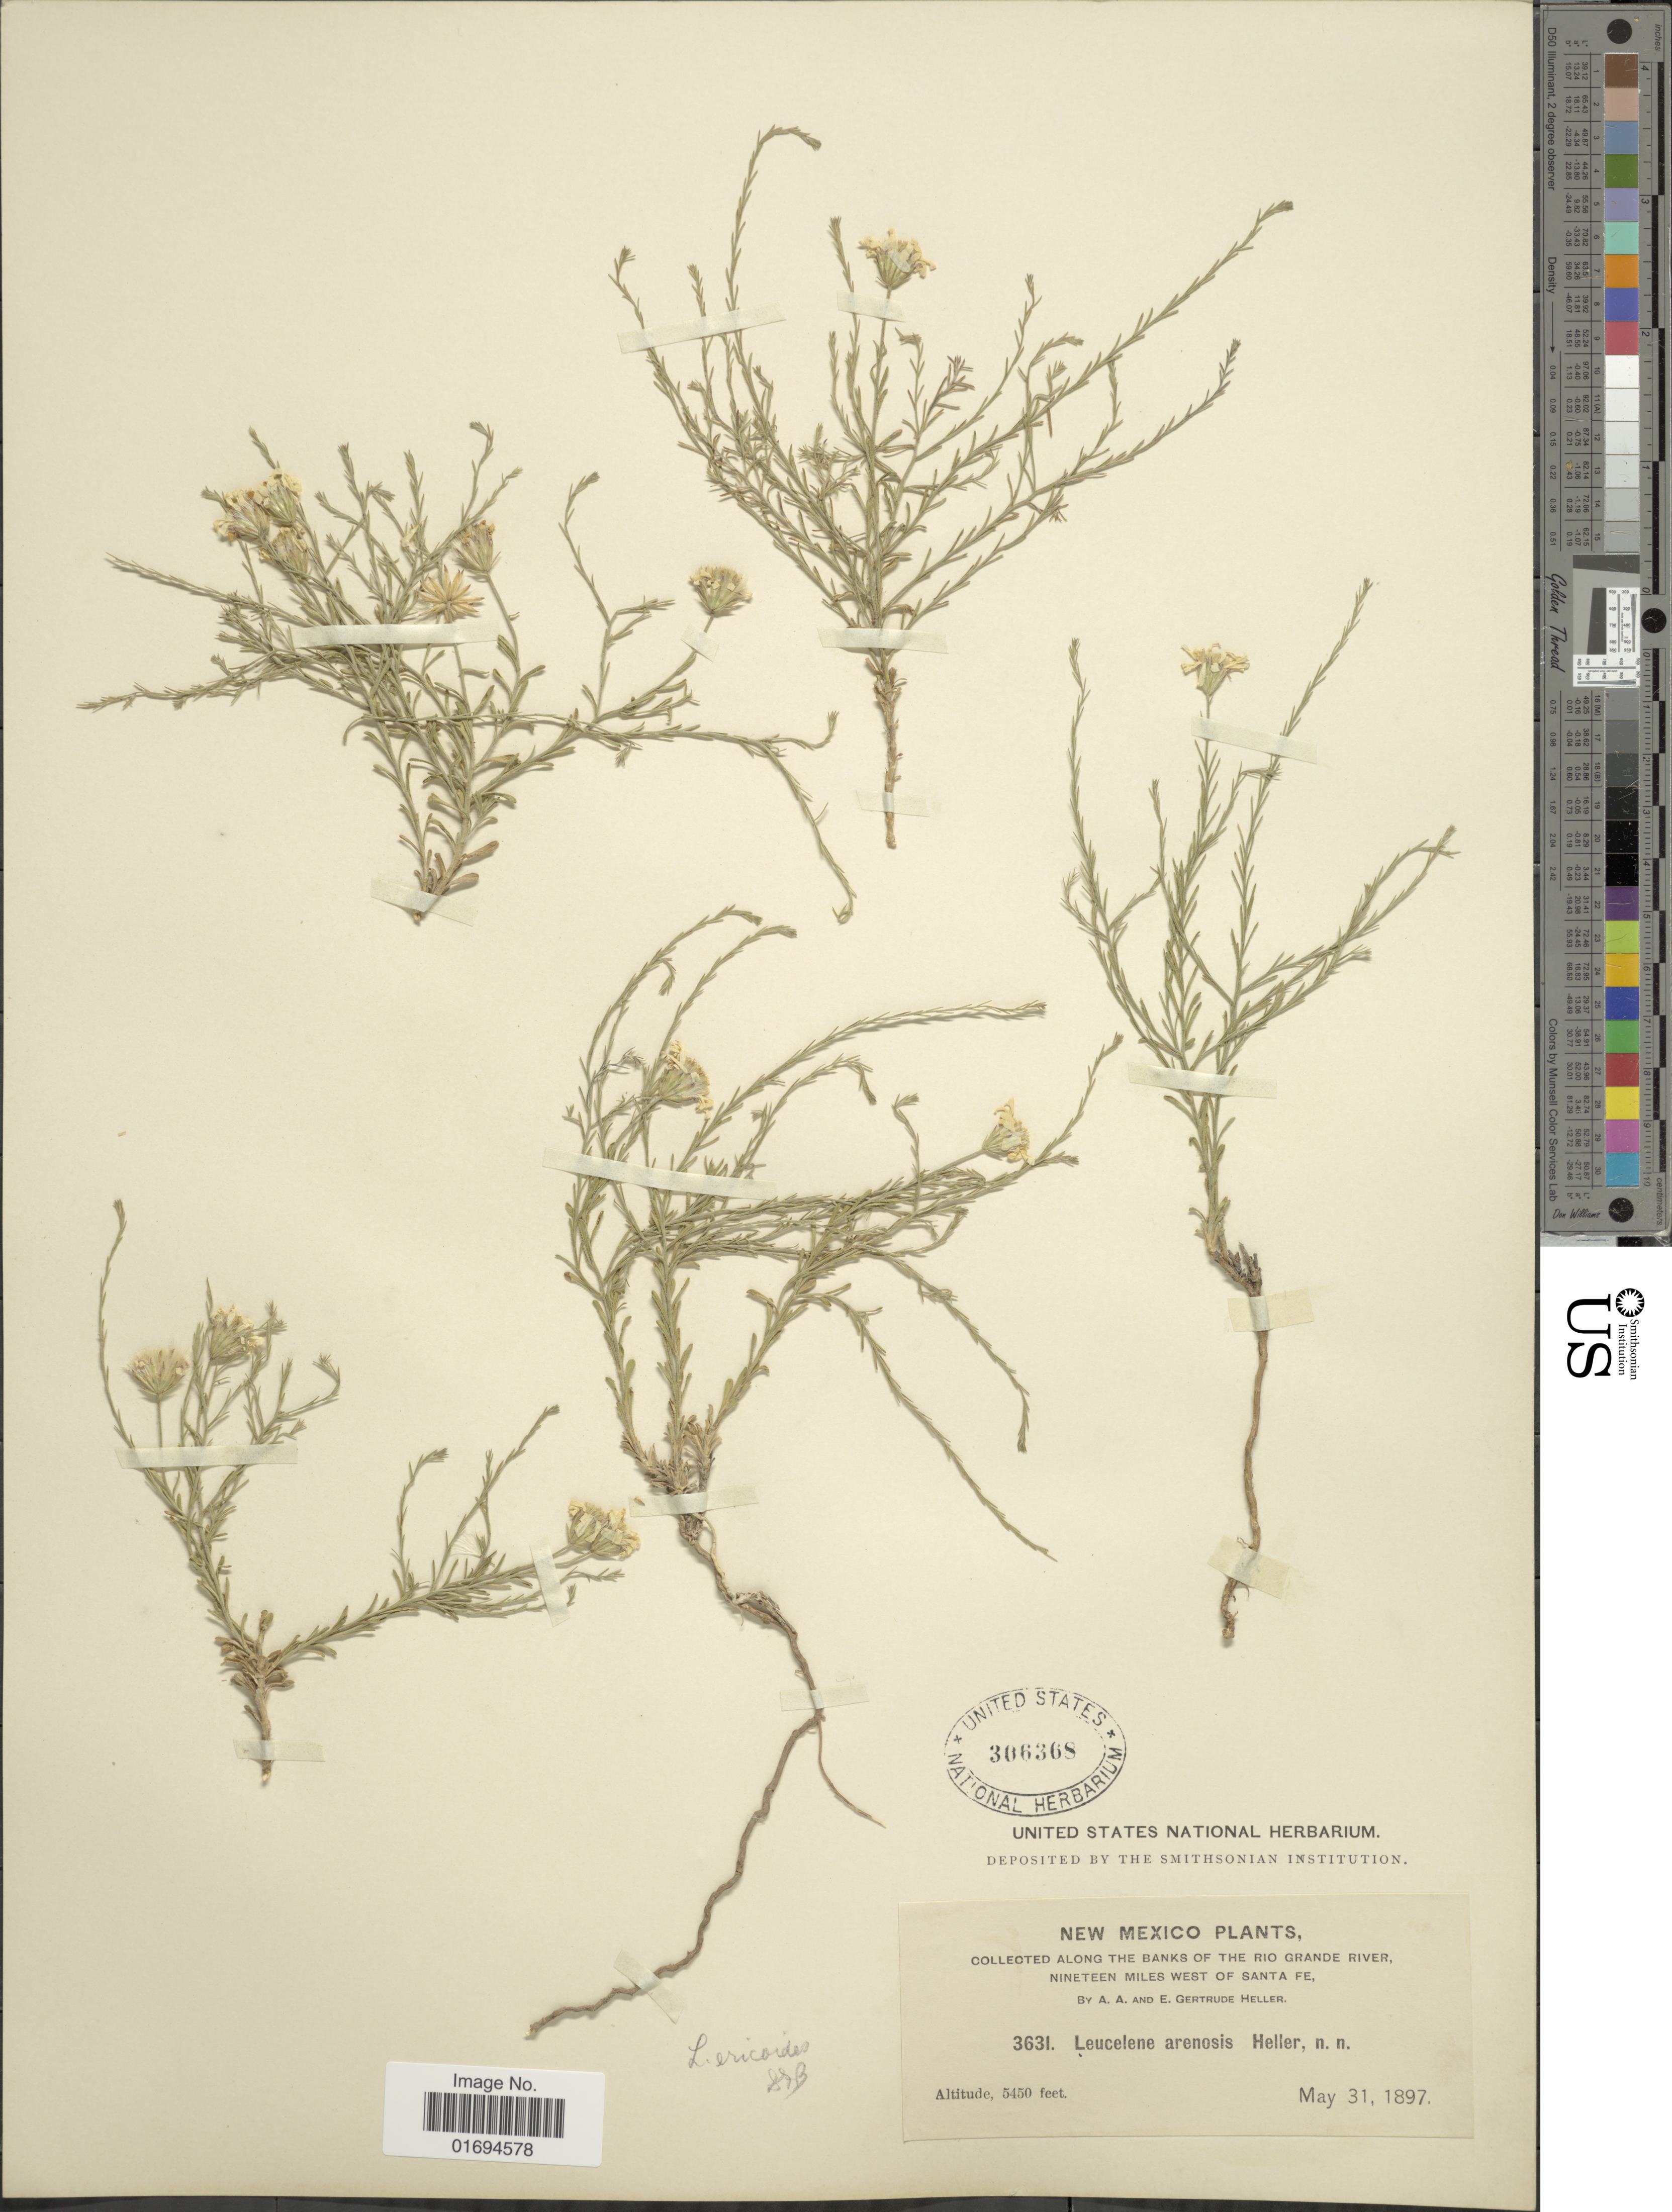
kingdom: Plantae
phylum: Tracheophyta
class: Magnoliopsida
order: Asterales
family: Asteraceae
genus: Chaetopappa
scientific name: Chaetopappa ericoides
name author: (Torr.) G.L. Nesom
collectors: A. A. Heller & E. G. Heller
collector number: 3631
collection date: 1897-05-31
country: United States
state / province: New Mexico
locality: Along the banks of the Rio Grande river, nineteen miles of Santa FE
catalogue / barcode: US 306368